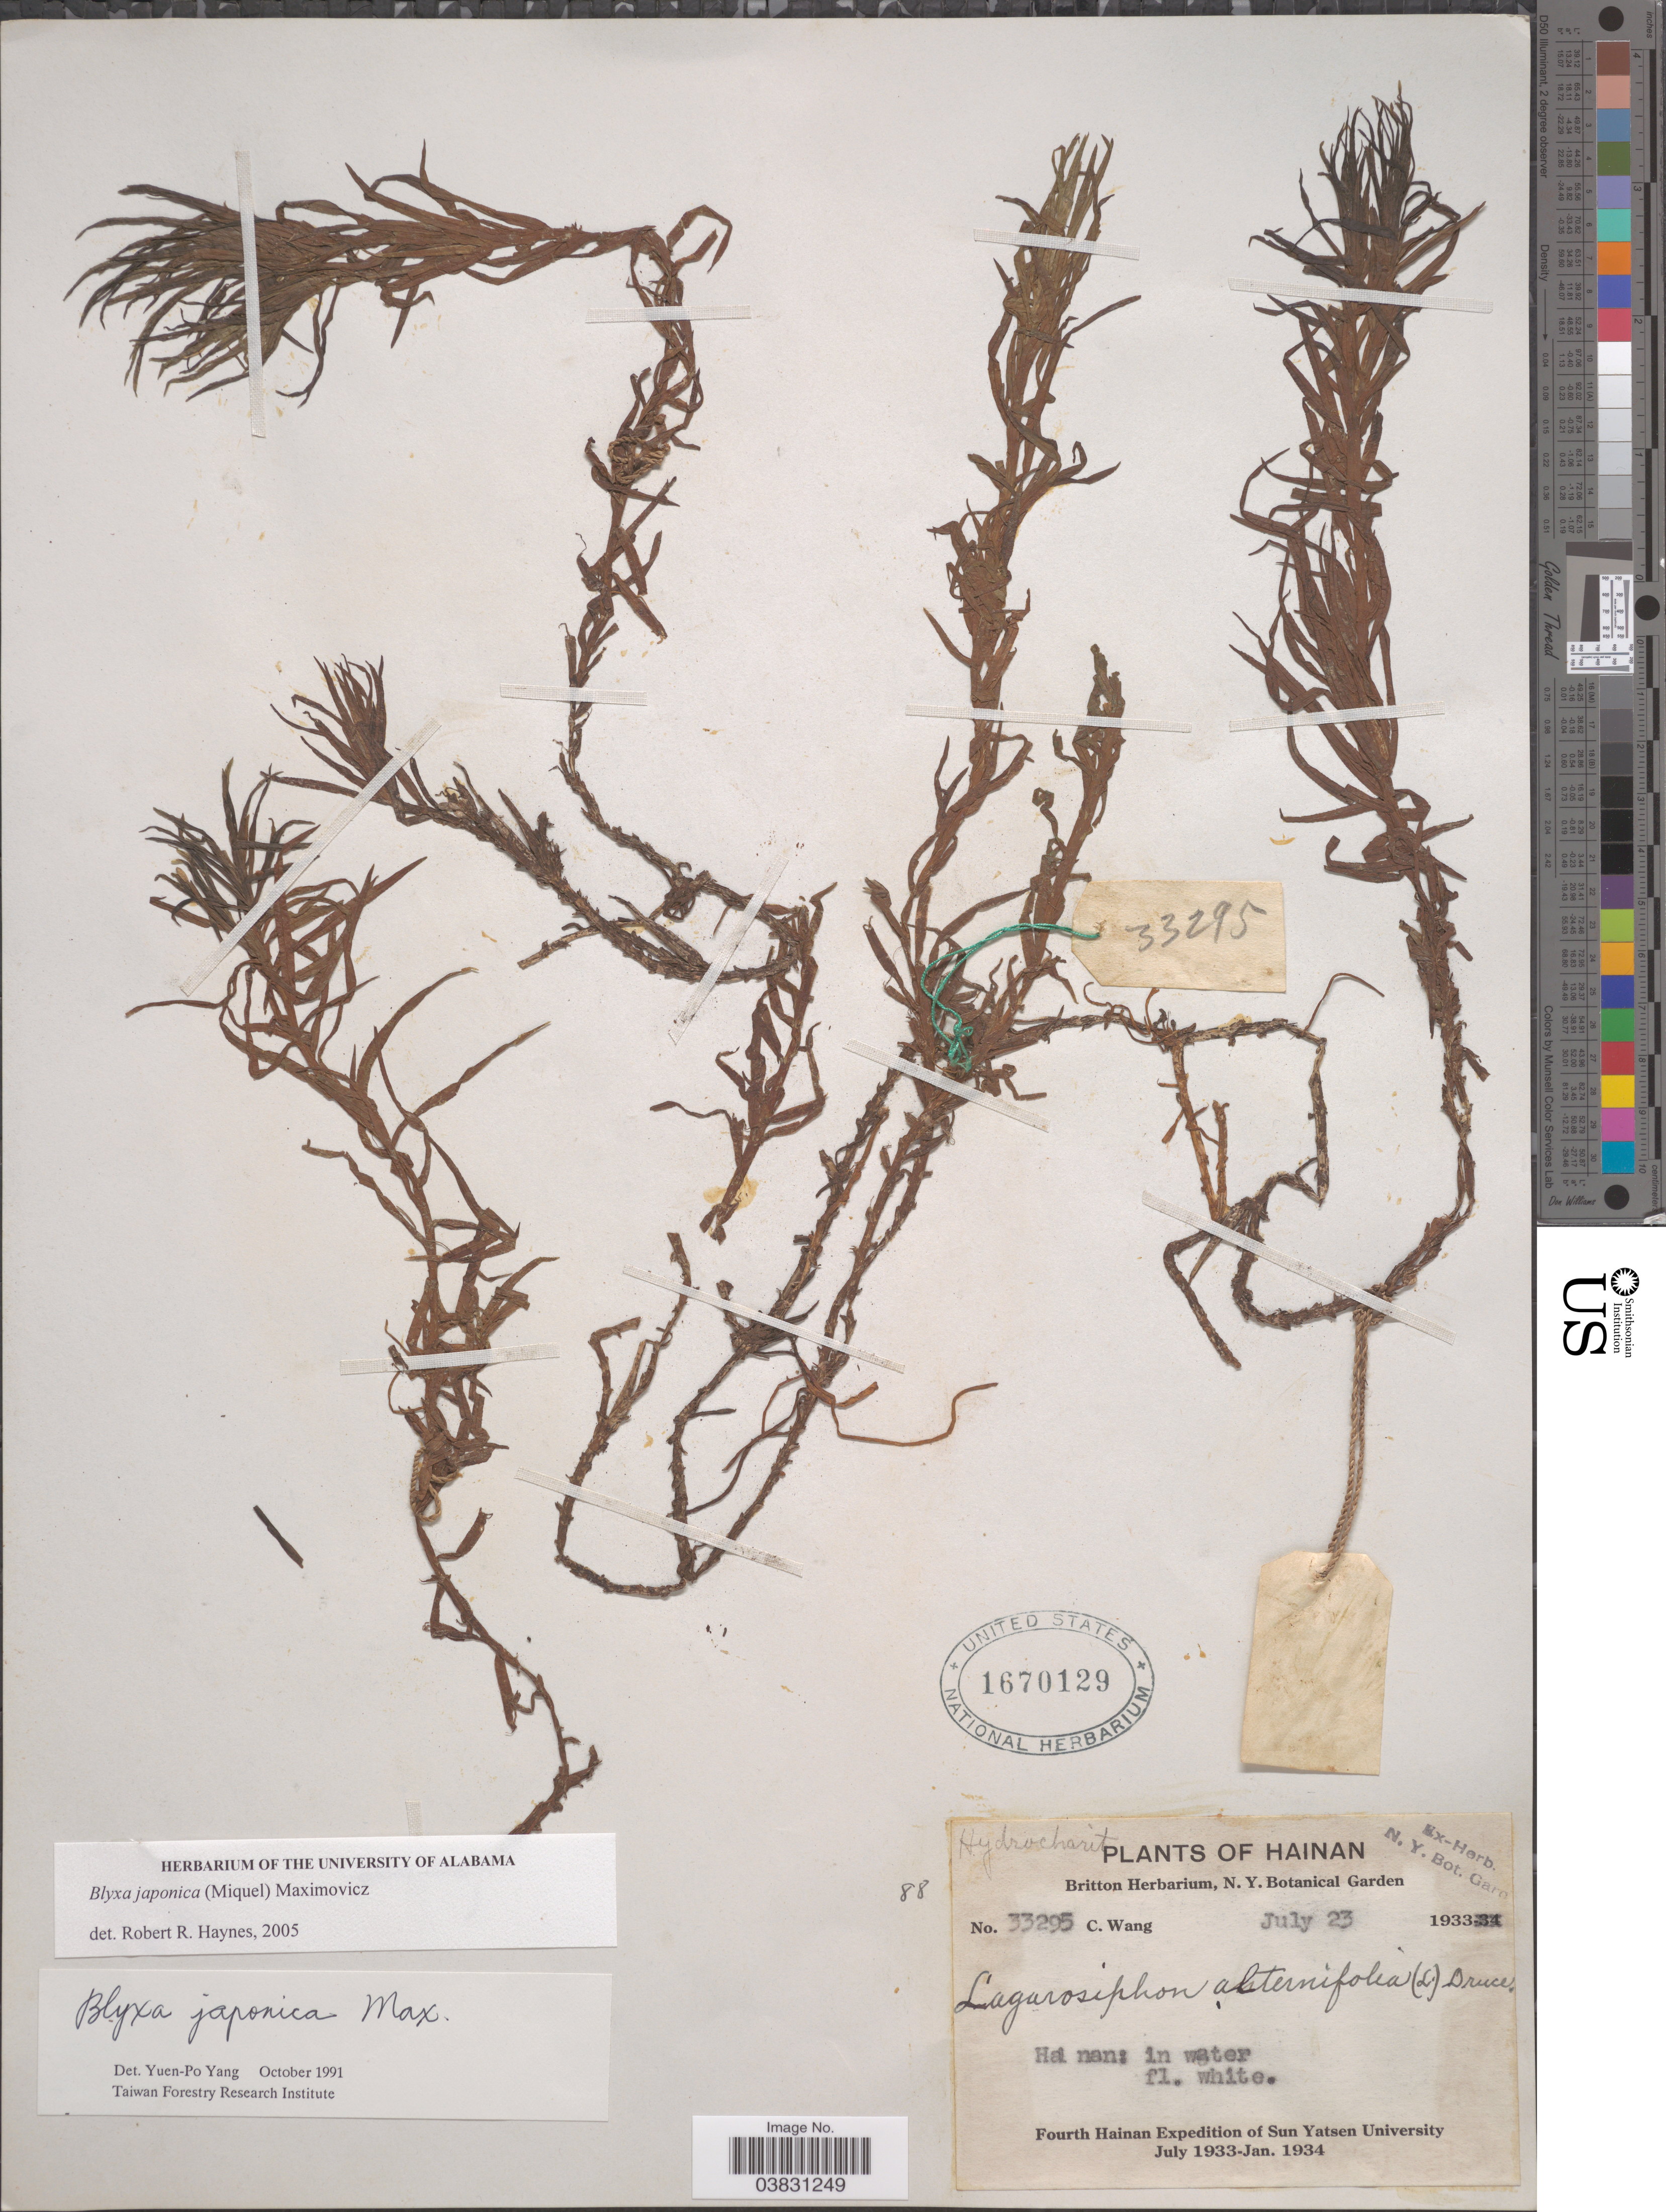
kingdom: Plantae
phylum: Tracheophyta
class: Liliopsida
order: Alismatales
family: Hydrocharitaceae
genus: Blyxa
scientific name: Blyxa japonica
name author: Maxim. et al.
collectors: C. Wang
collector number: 33295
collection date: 1933-07-23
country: China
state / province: Hainan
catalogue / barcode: US 1670129